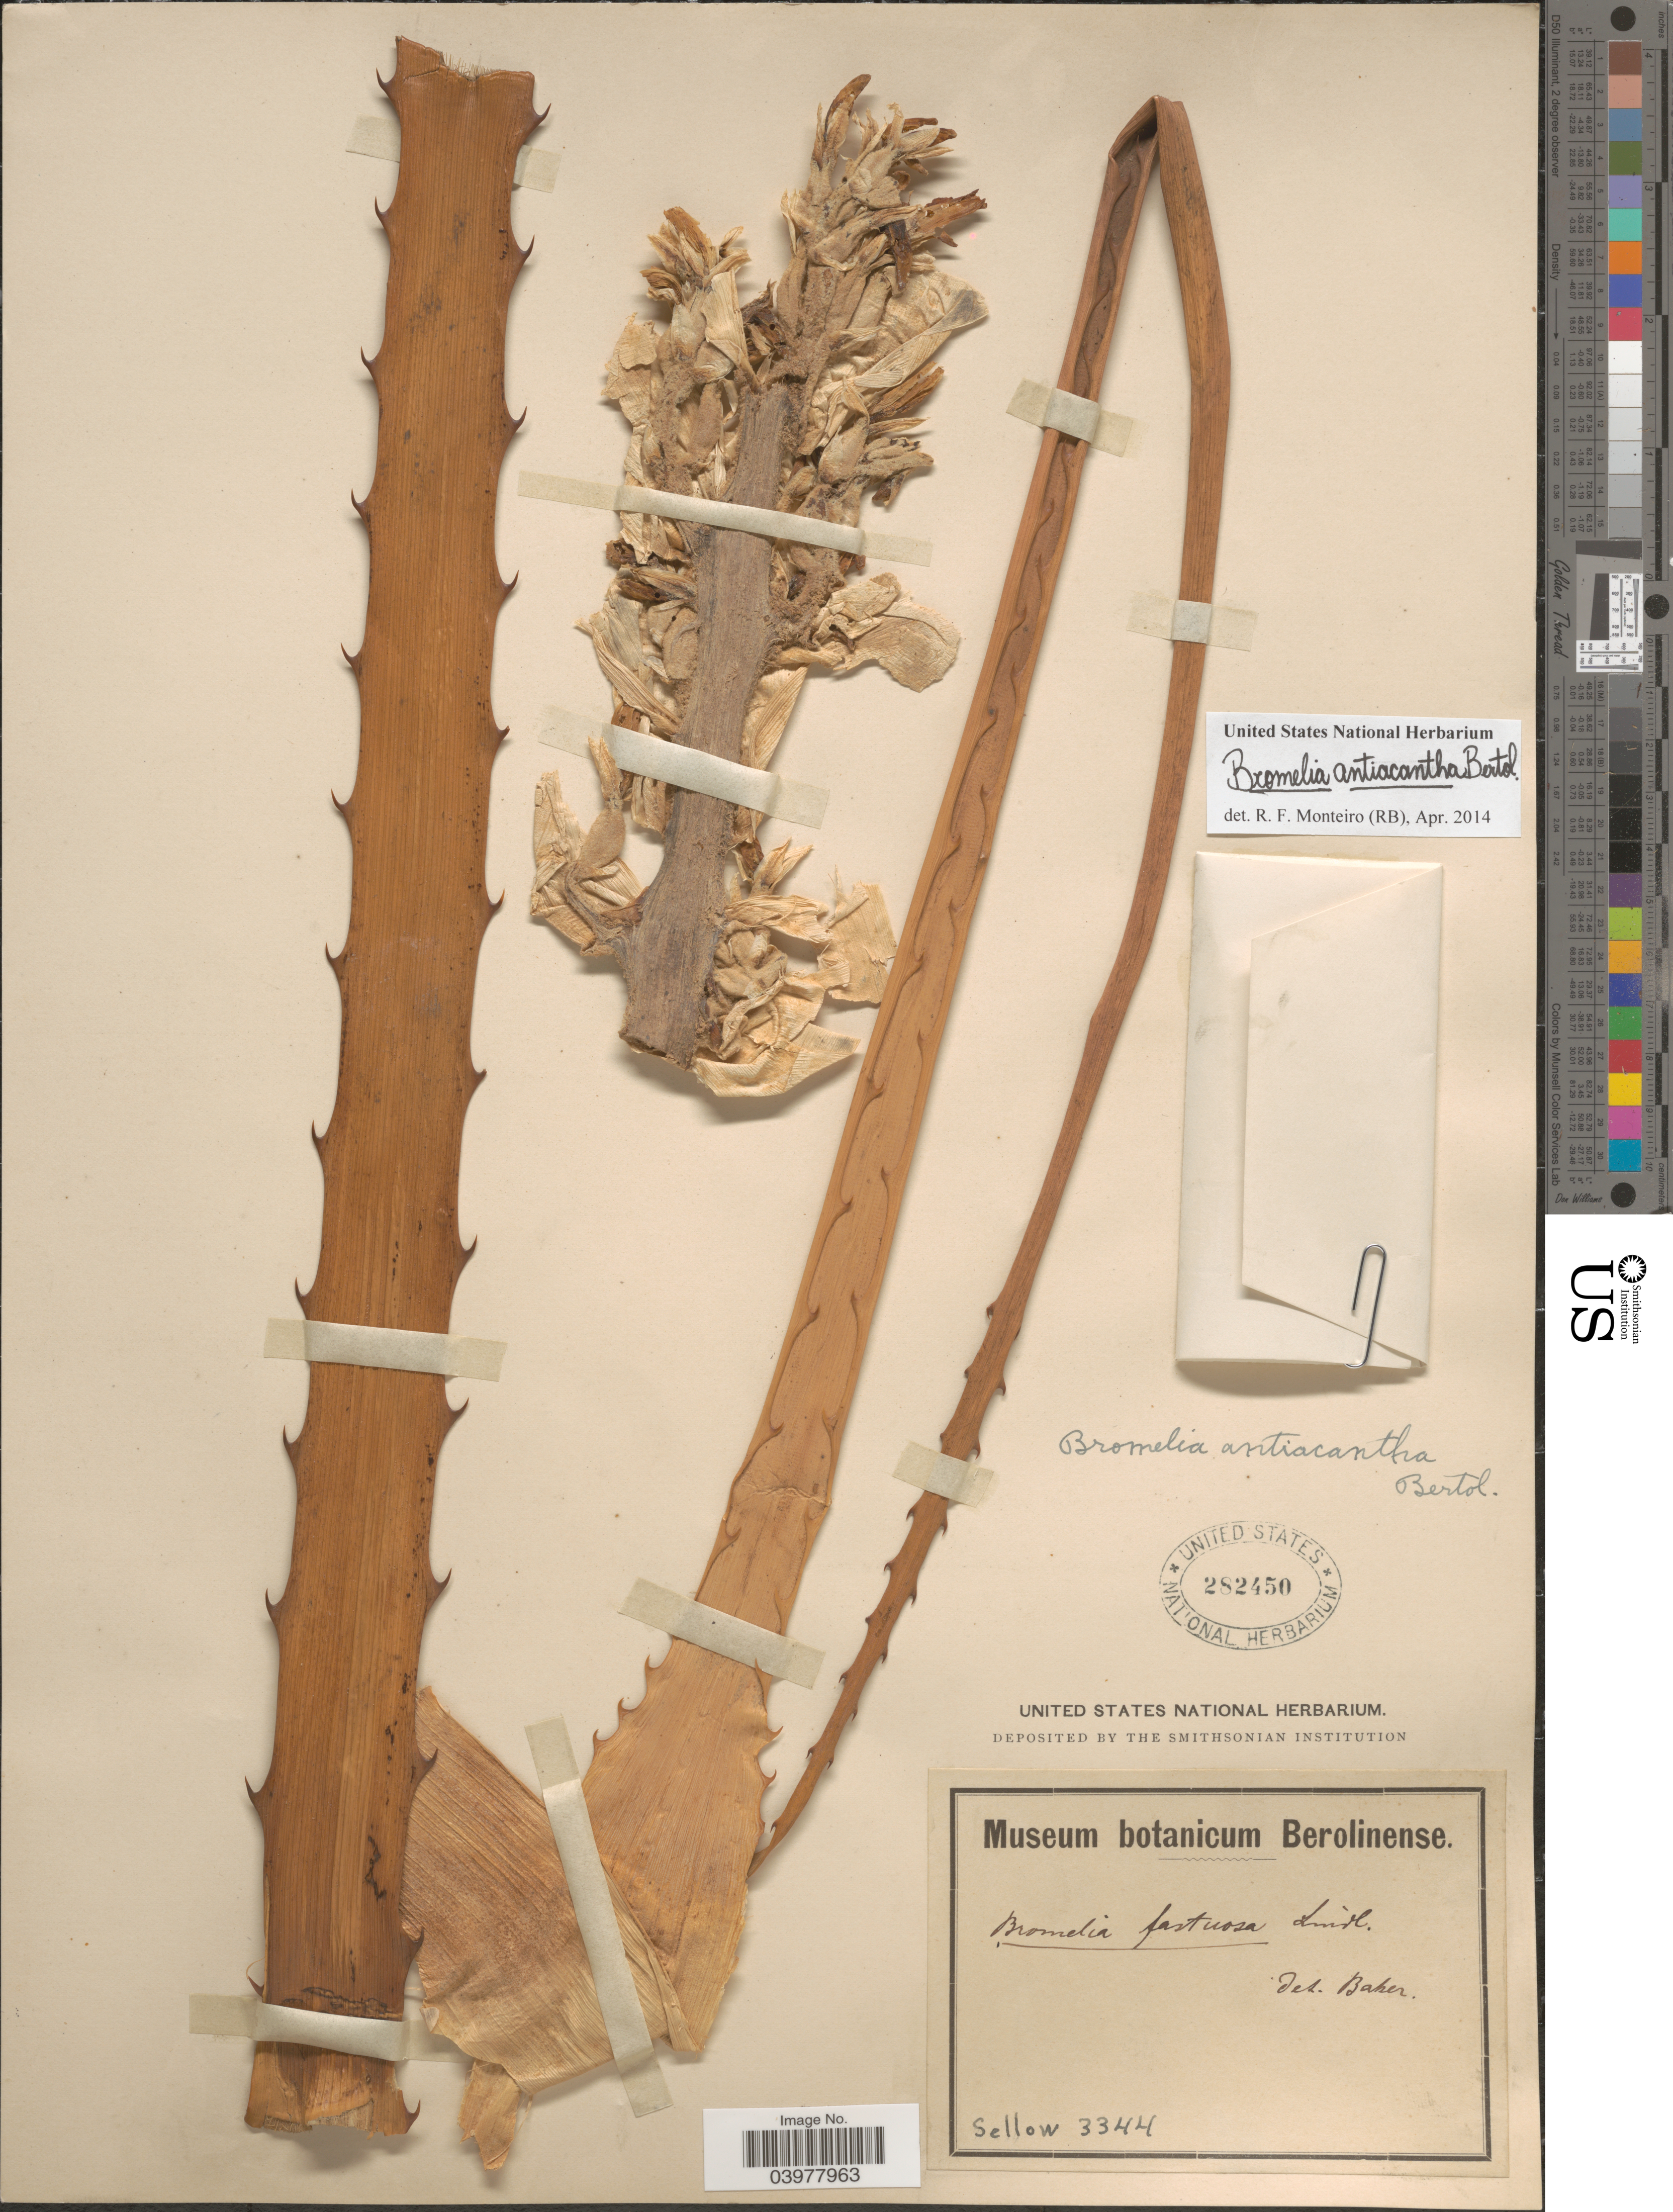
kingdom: Plantae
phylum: Tracheophyta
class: Liliopsida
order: Poales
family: Bromeliaceae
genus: Bromelia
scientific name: Bromelia antiacantha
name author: Bertol.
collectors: -. Sellow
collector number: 3344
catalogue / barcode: US 282450